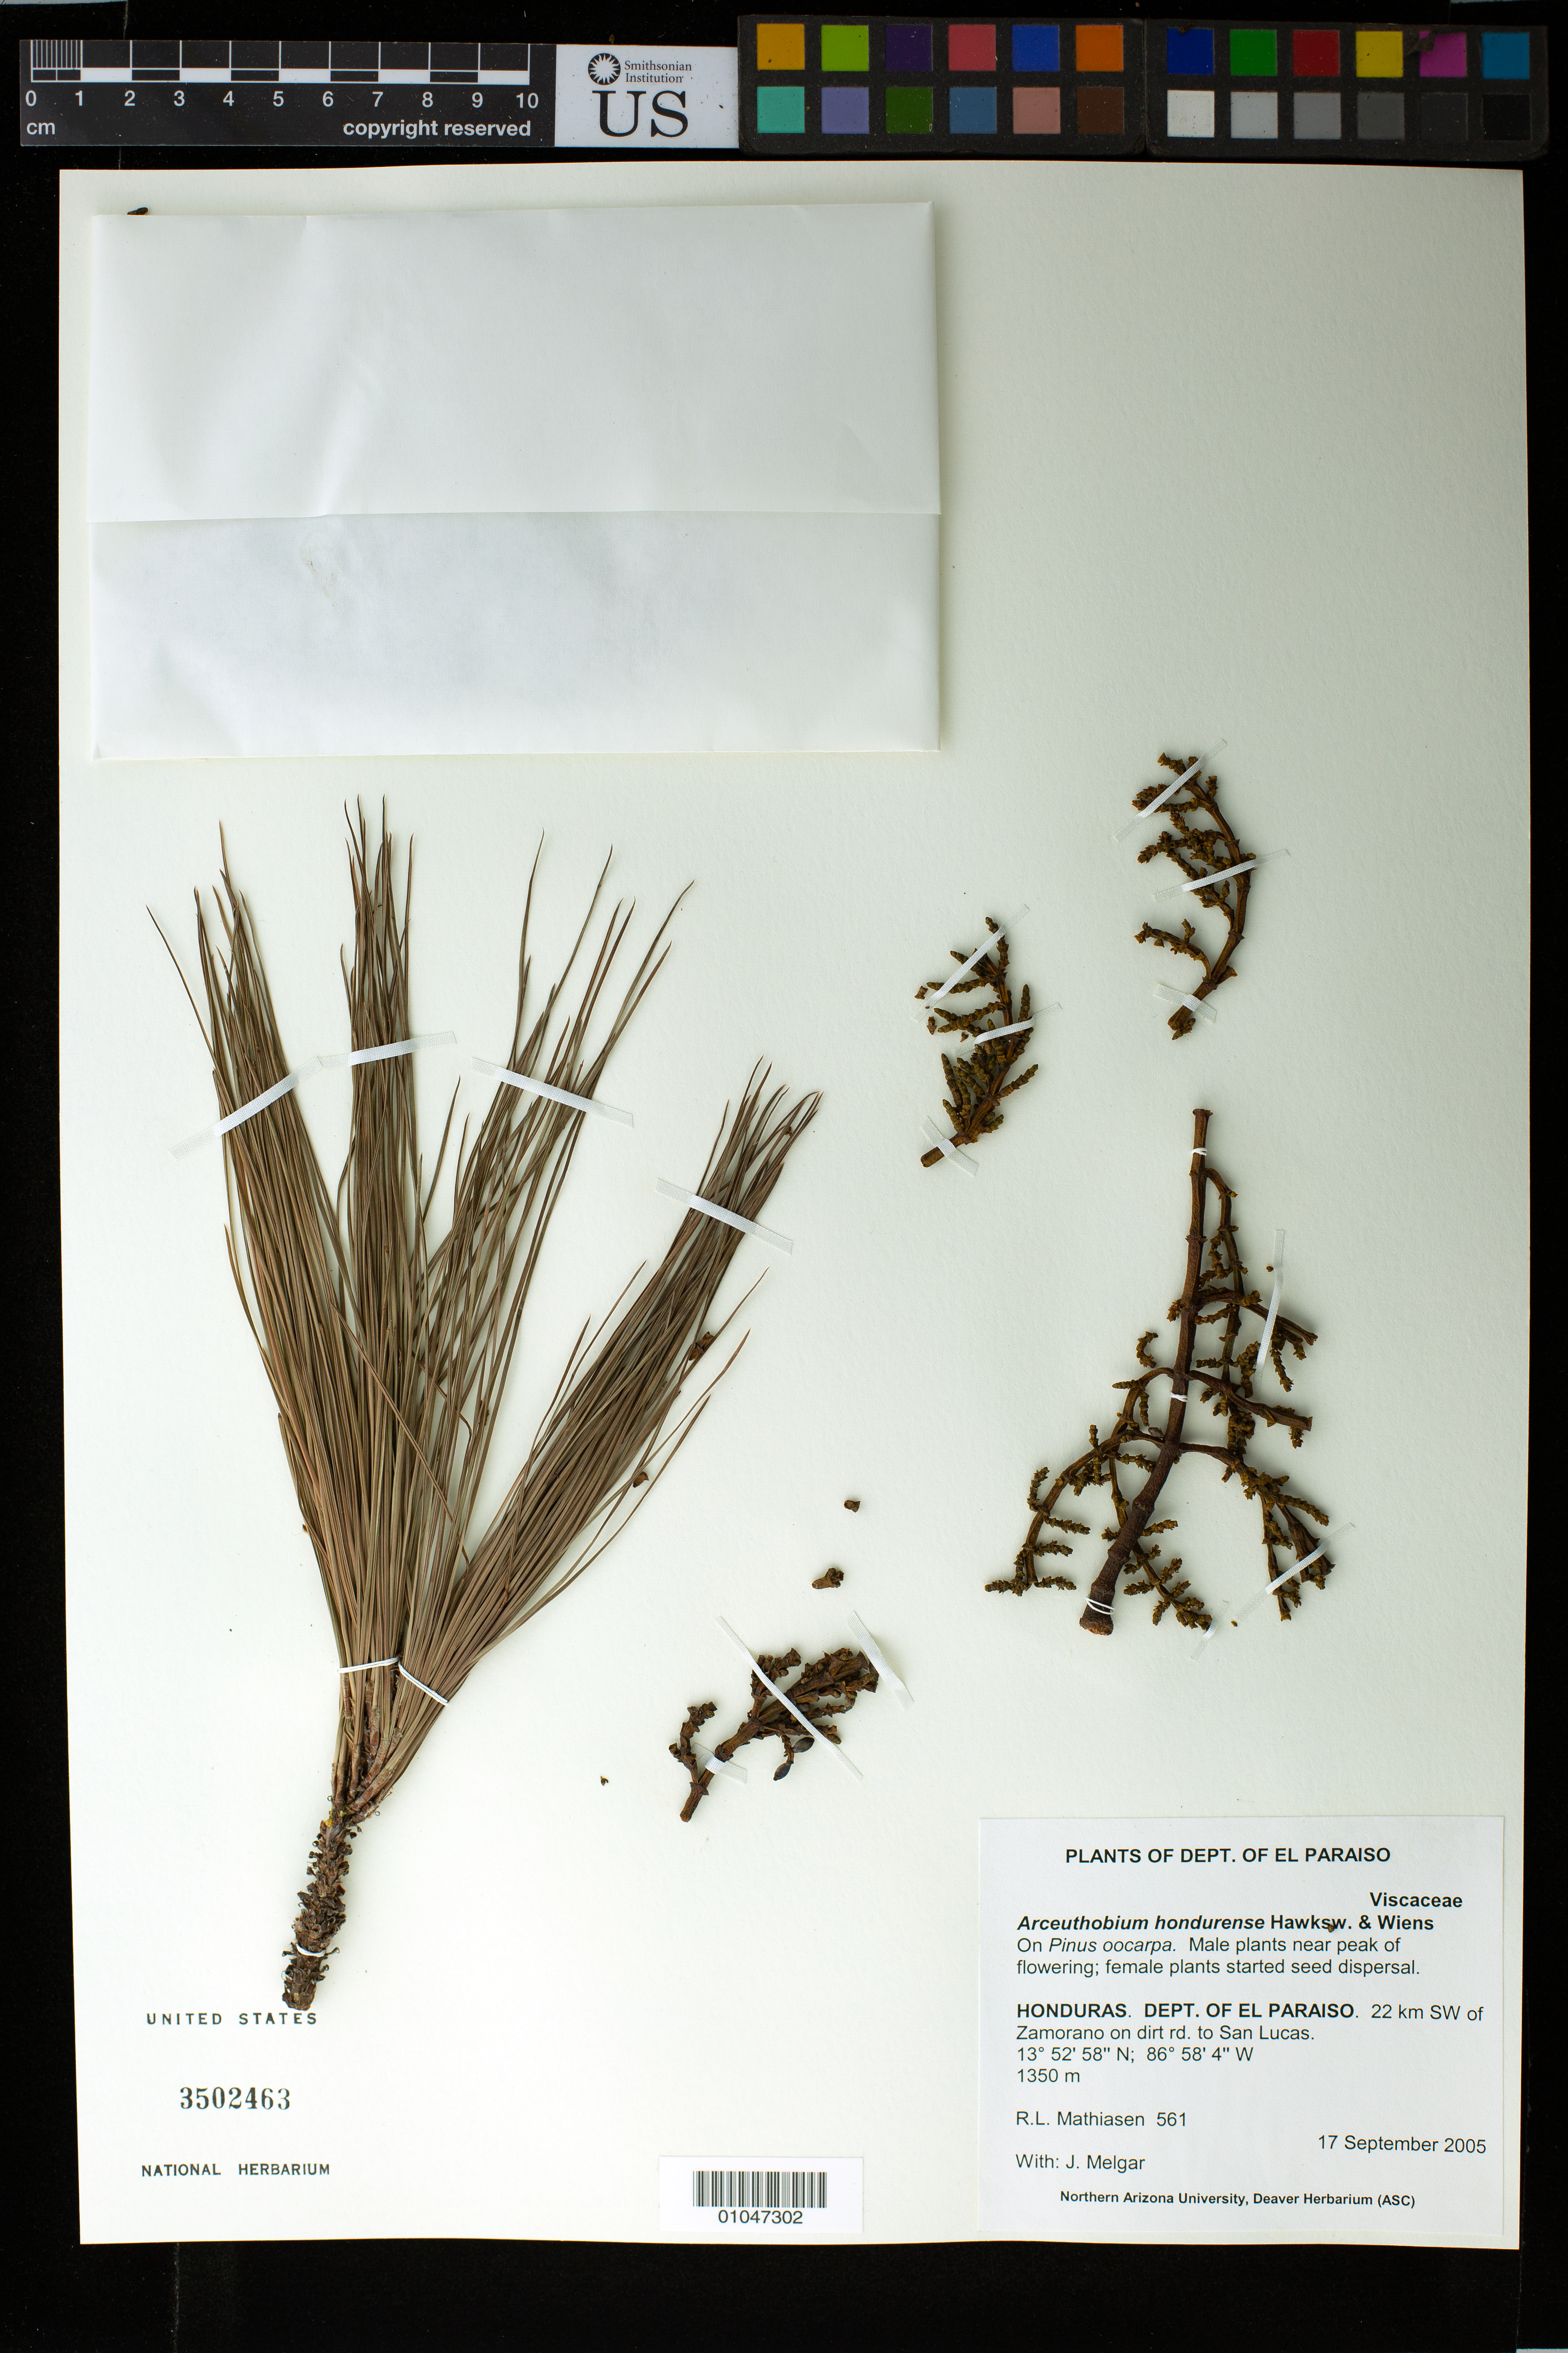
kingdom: Plantae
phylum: Tracheophyta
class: Magnoliopsida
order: Santalales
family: Viscaceae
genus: Arceuthobium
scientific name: Arceuthobium hondurense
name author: Hawksw. & Wiens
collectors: R. Mathiasen & J. Melgar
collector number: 561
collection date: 2005-09-17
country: Honduras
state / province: El Paraíso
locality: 22 km SW of Zamorano on dirt rd. to San Lucas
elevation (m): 1350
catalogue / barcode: US 3502463